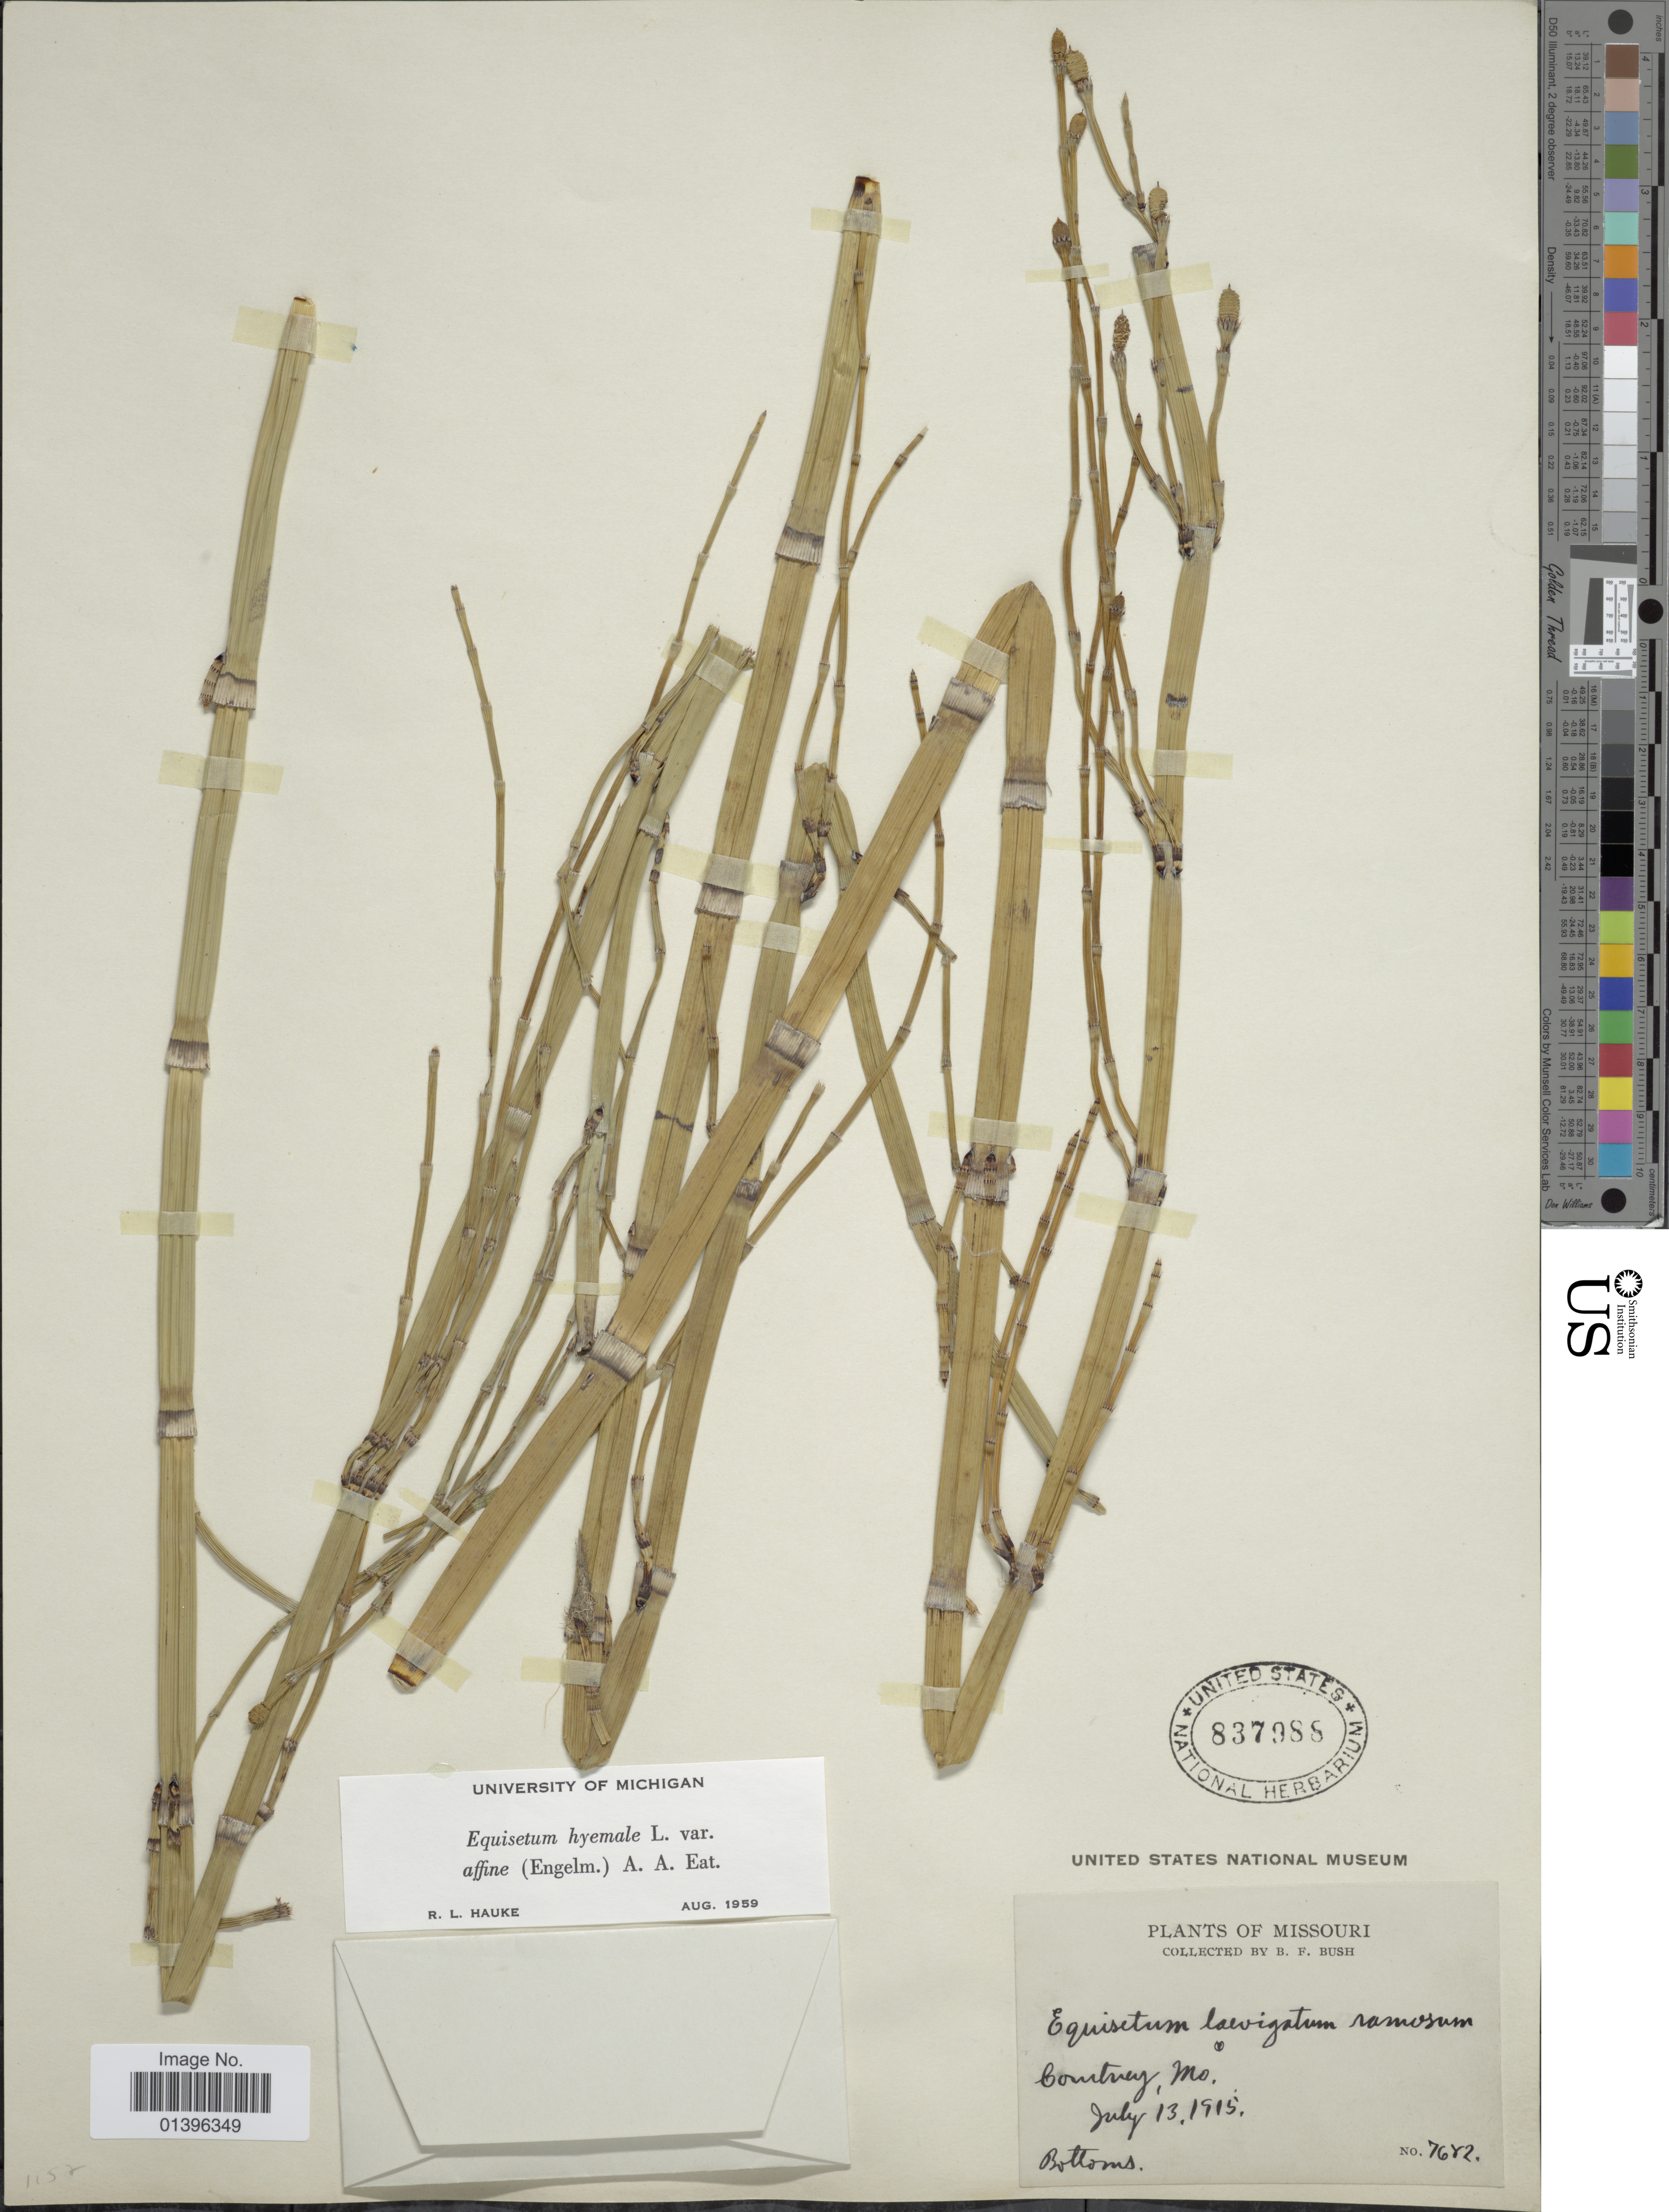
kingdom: Plantae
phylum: Tracheophyta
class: Polypodiopsida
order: Equisetales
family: Equisetaceae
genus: Equisetum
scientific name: Equisetum hyemale var. affine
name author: (Engelm.) A.A. Eaton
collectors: B. F. Bush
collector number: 7682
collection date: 1915-07-13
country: United States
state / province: Missouri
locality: Courtney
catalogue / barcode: US 837988